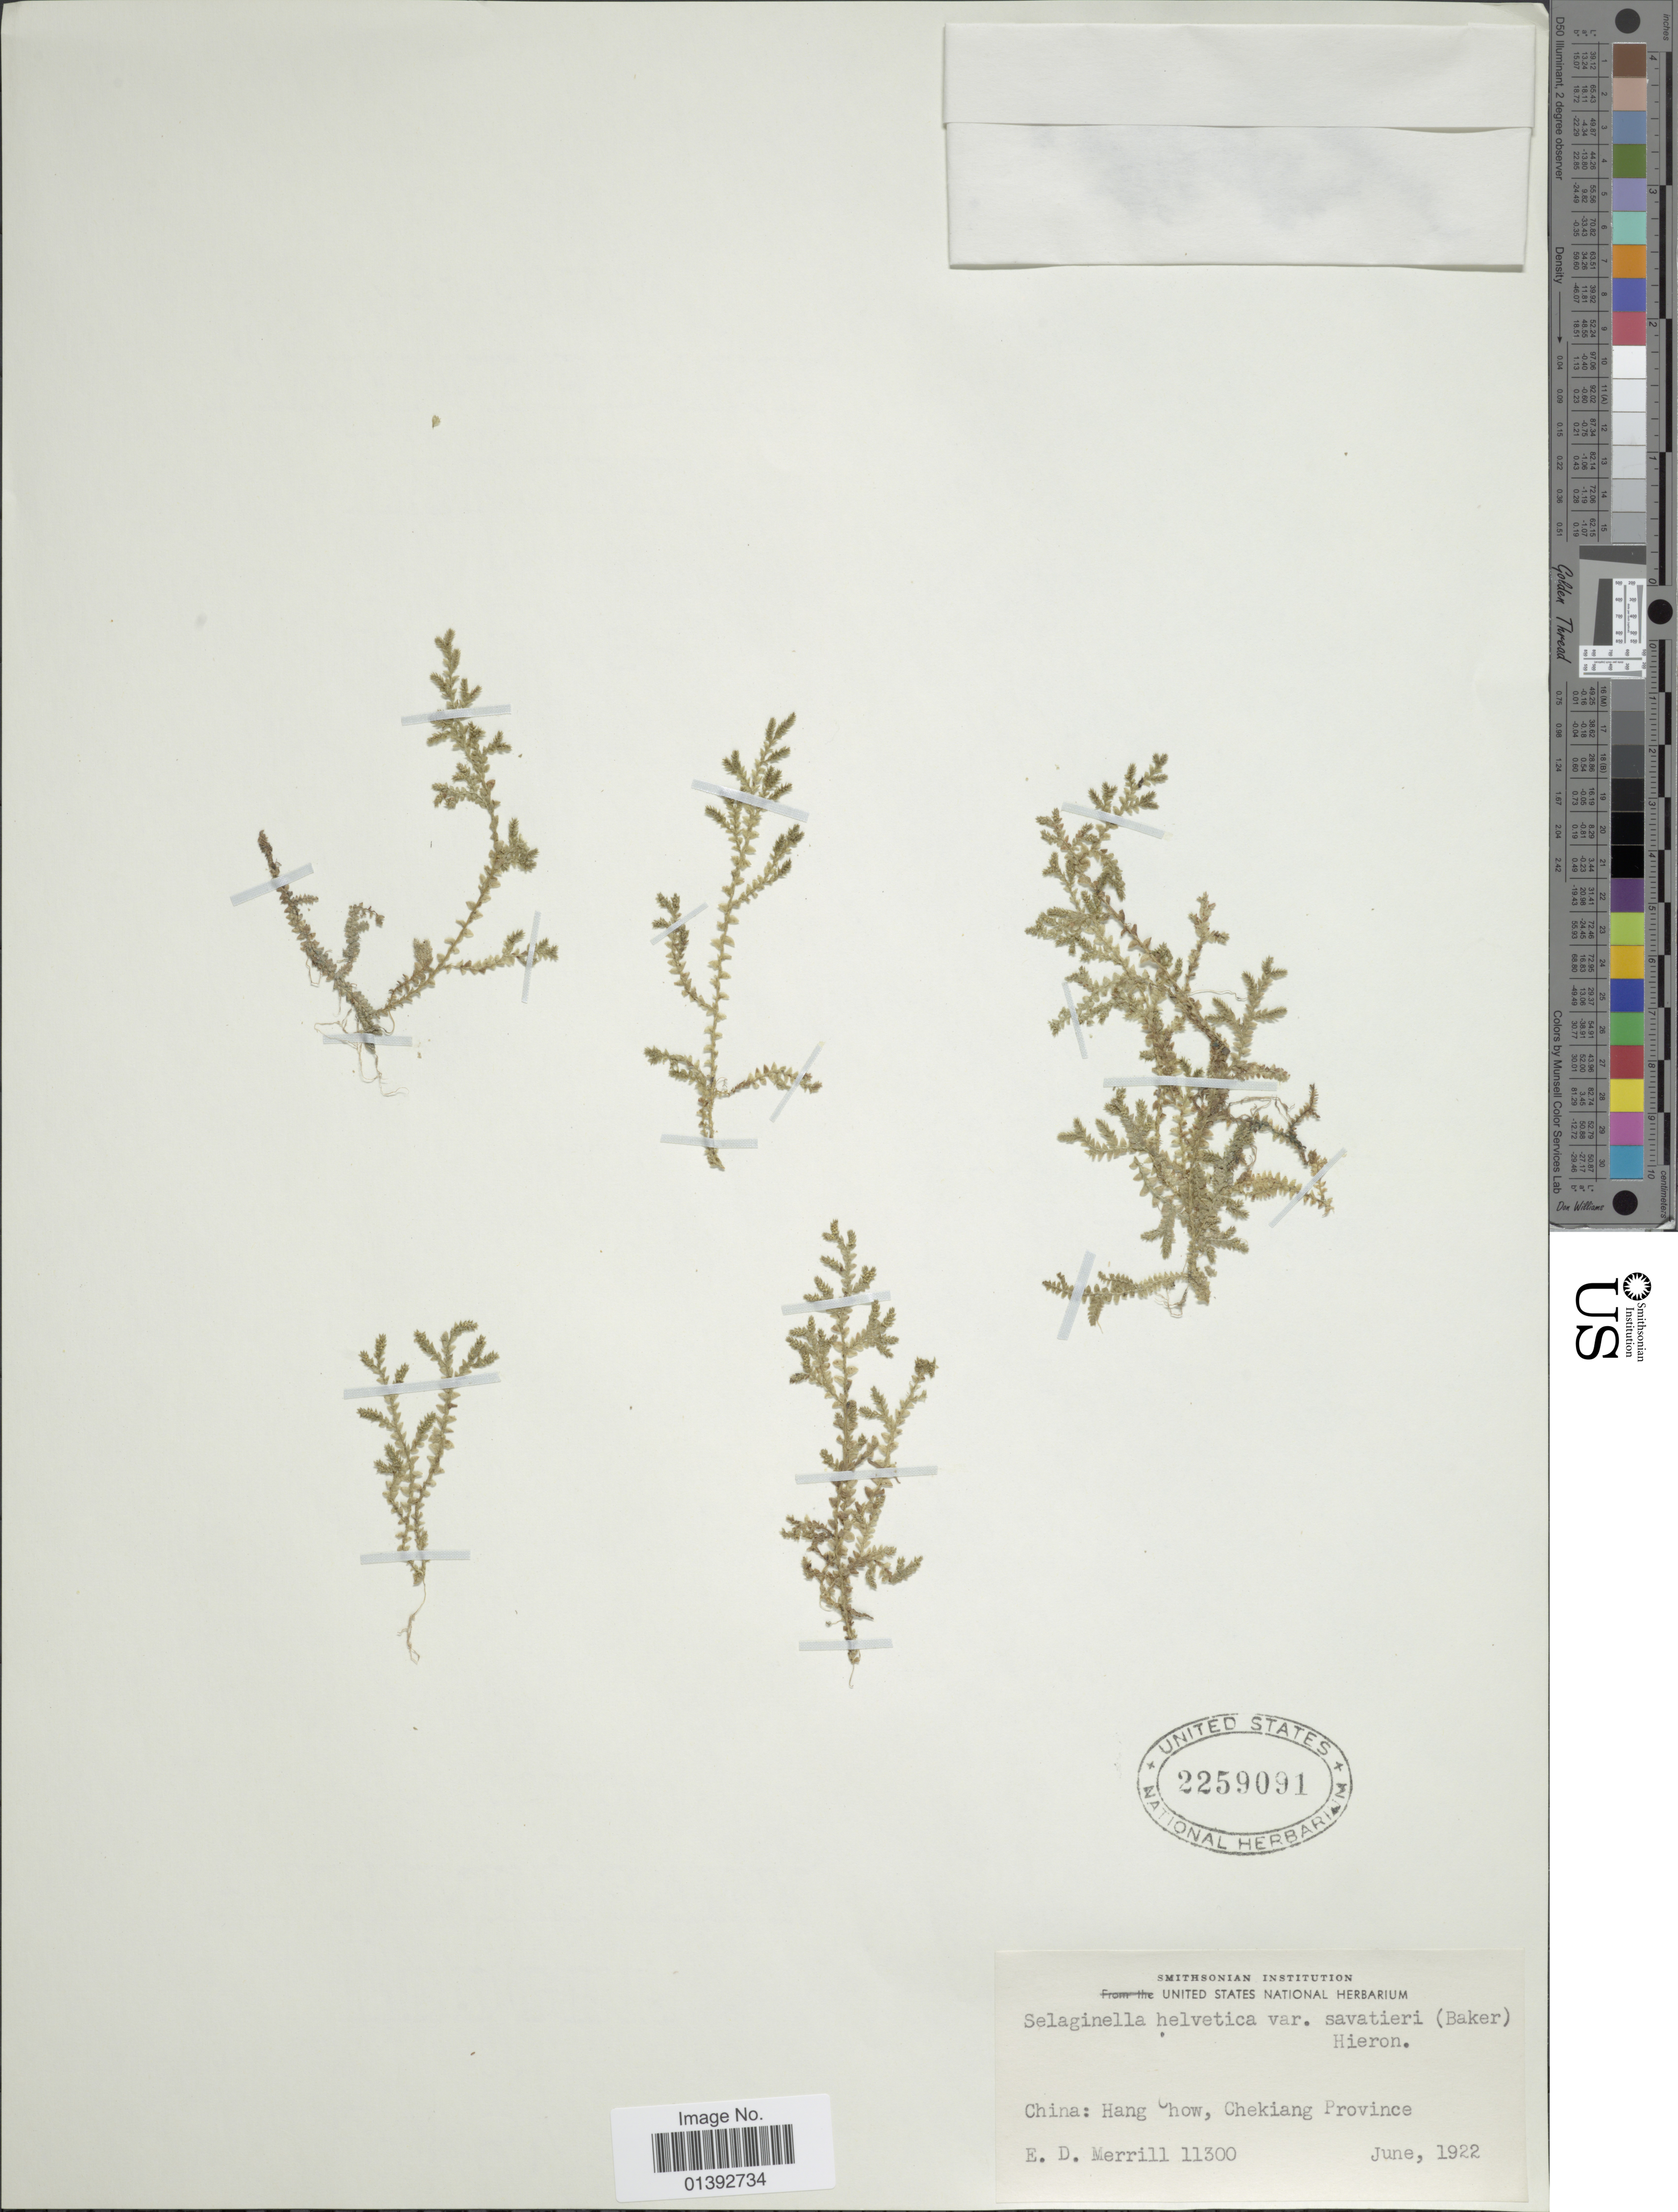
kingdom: Plantae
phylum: Tracheophyta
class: Lycopodiopsida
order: Selaginellales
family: Selaginellaceae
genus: Selaginella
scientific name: Selaginella helvetica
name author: (L.) Spring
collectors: E. D. Merrill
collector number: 11300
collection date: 1922-06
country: China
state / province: Zhejiang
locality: Hang Chow, Chekiang Province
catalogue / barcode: US 2259091